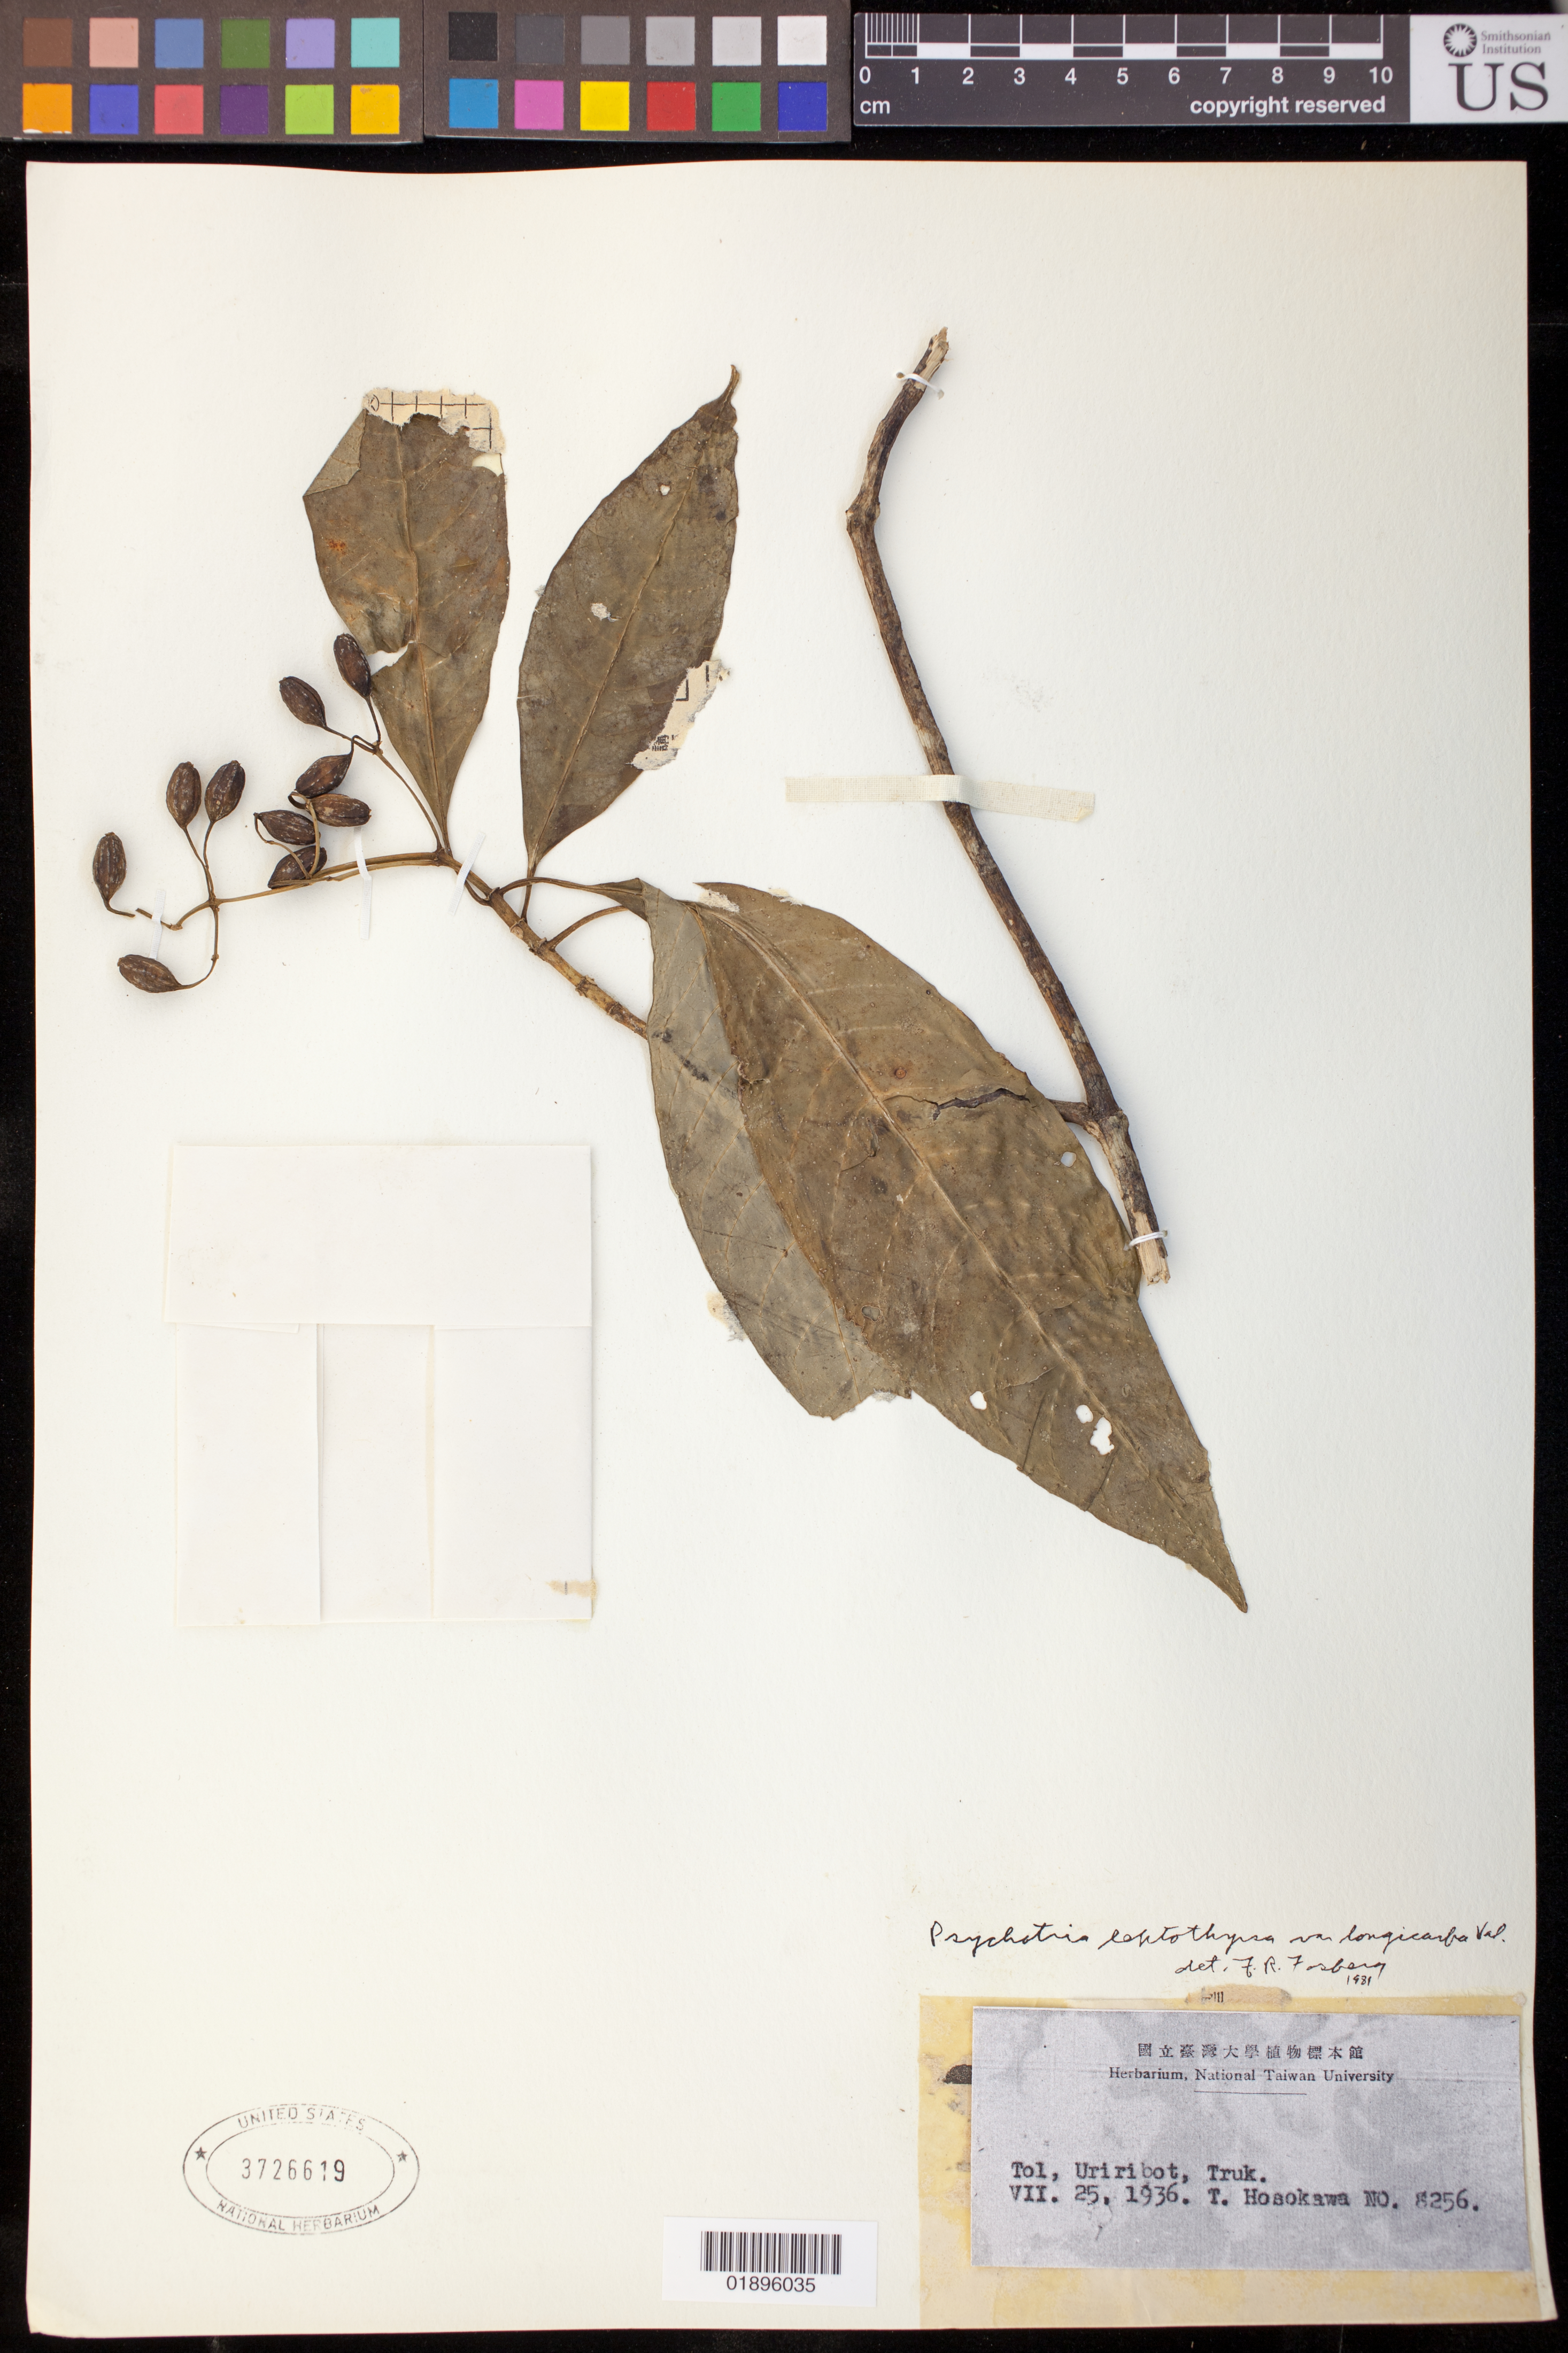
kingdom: Plantae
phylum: Tracheophyta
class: Magnoliopsida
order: Gentianales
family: Rubiaceae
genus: Psychotria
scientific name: Psychotria leptothyrsa var. longicarpa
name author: Valeton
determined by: Fosberg, F. R.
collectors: T. Hosokawa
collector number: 8256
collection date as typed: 25 Jul 1936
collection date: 1936-07-25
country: Micronesia, Federated States of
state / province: Truk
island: Tol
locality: Uriribot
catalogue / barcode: US 3726619